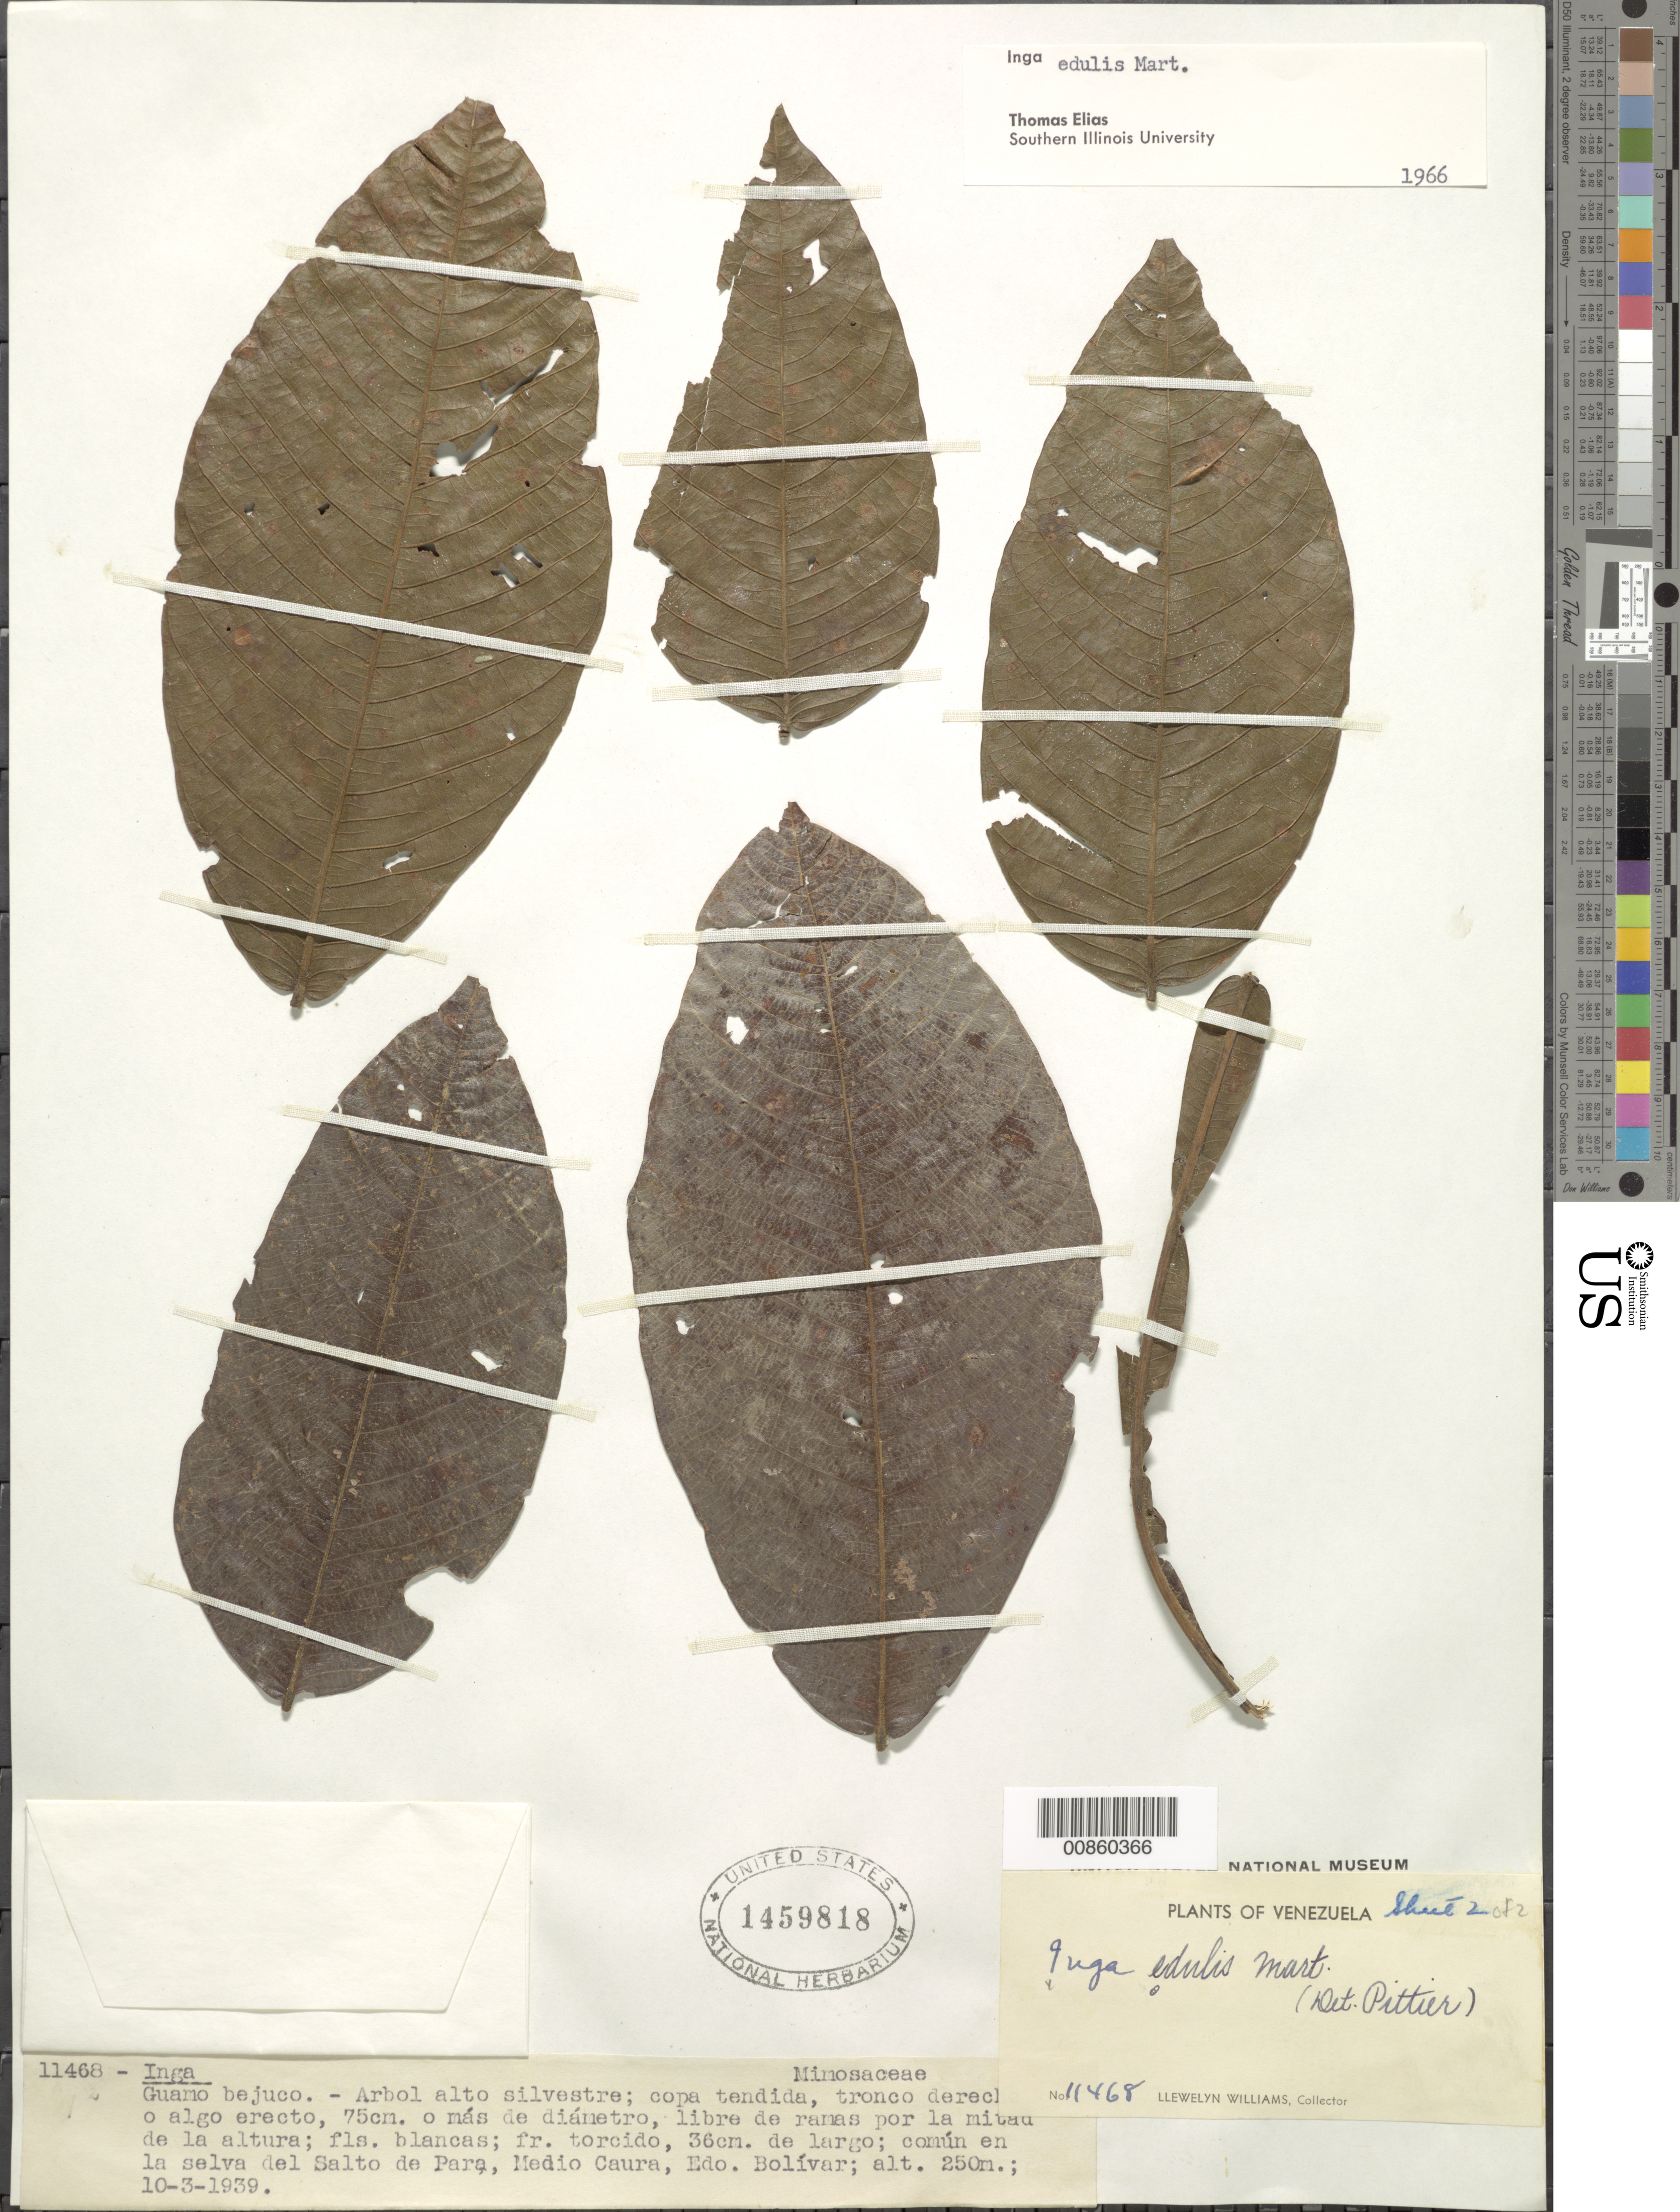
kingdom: Plantae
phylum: Tracheophyta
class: Magnoliopsida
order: Fabales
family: Fabaceae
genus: Inga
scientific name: Inga edulis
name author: Mart.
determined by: Pittier, Henri F.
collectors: Ll. Williams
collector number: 11468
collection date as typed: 10-Mar-39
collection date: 1939-03-10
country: Venezuela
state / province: Bolívar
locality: Salto de Para, Medio Caura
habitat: Selva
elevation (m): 250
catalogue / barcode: US 1459818